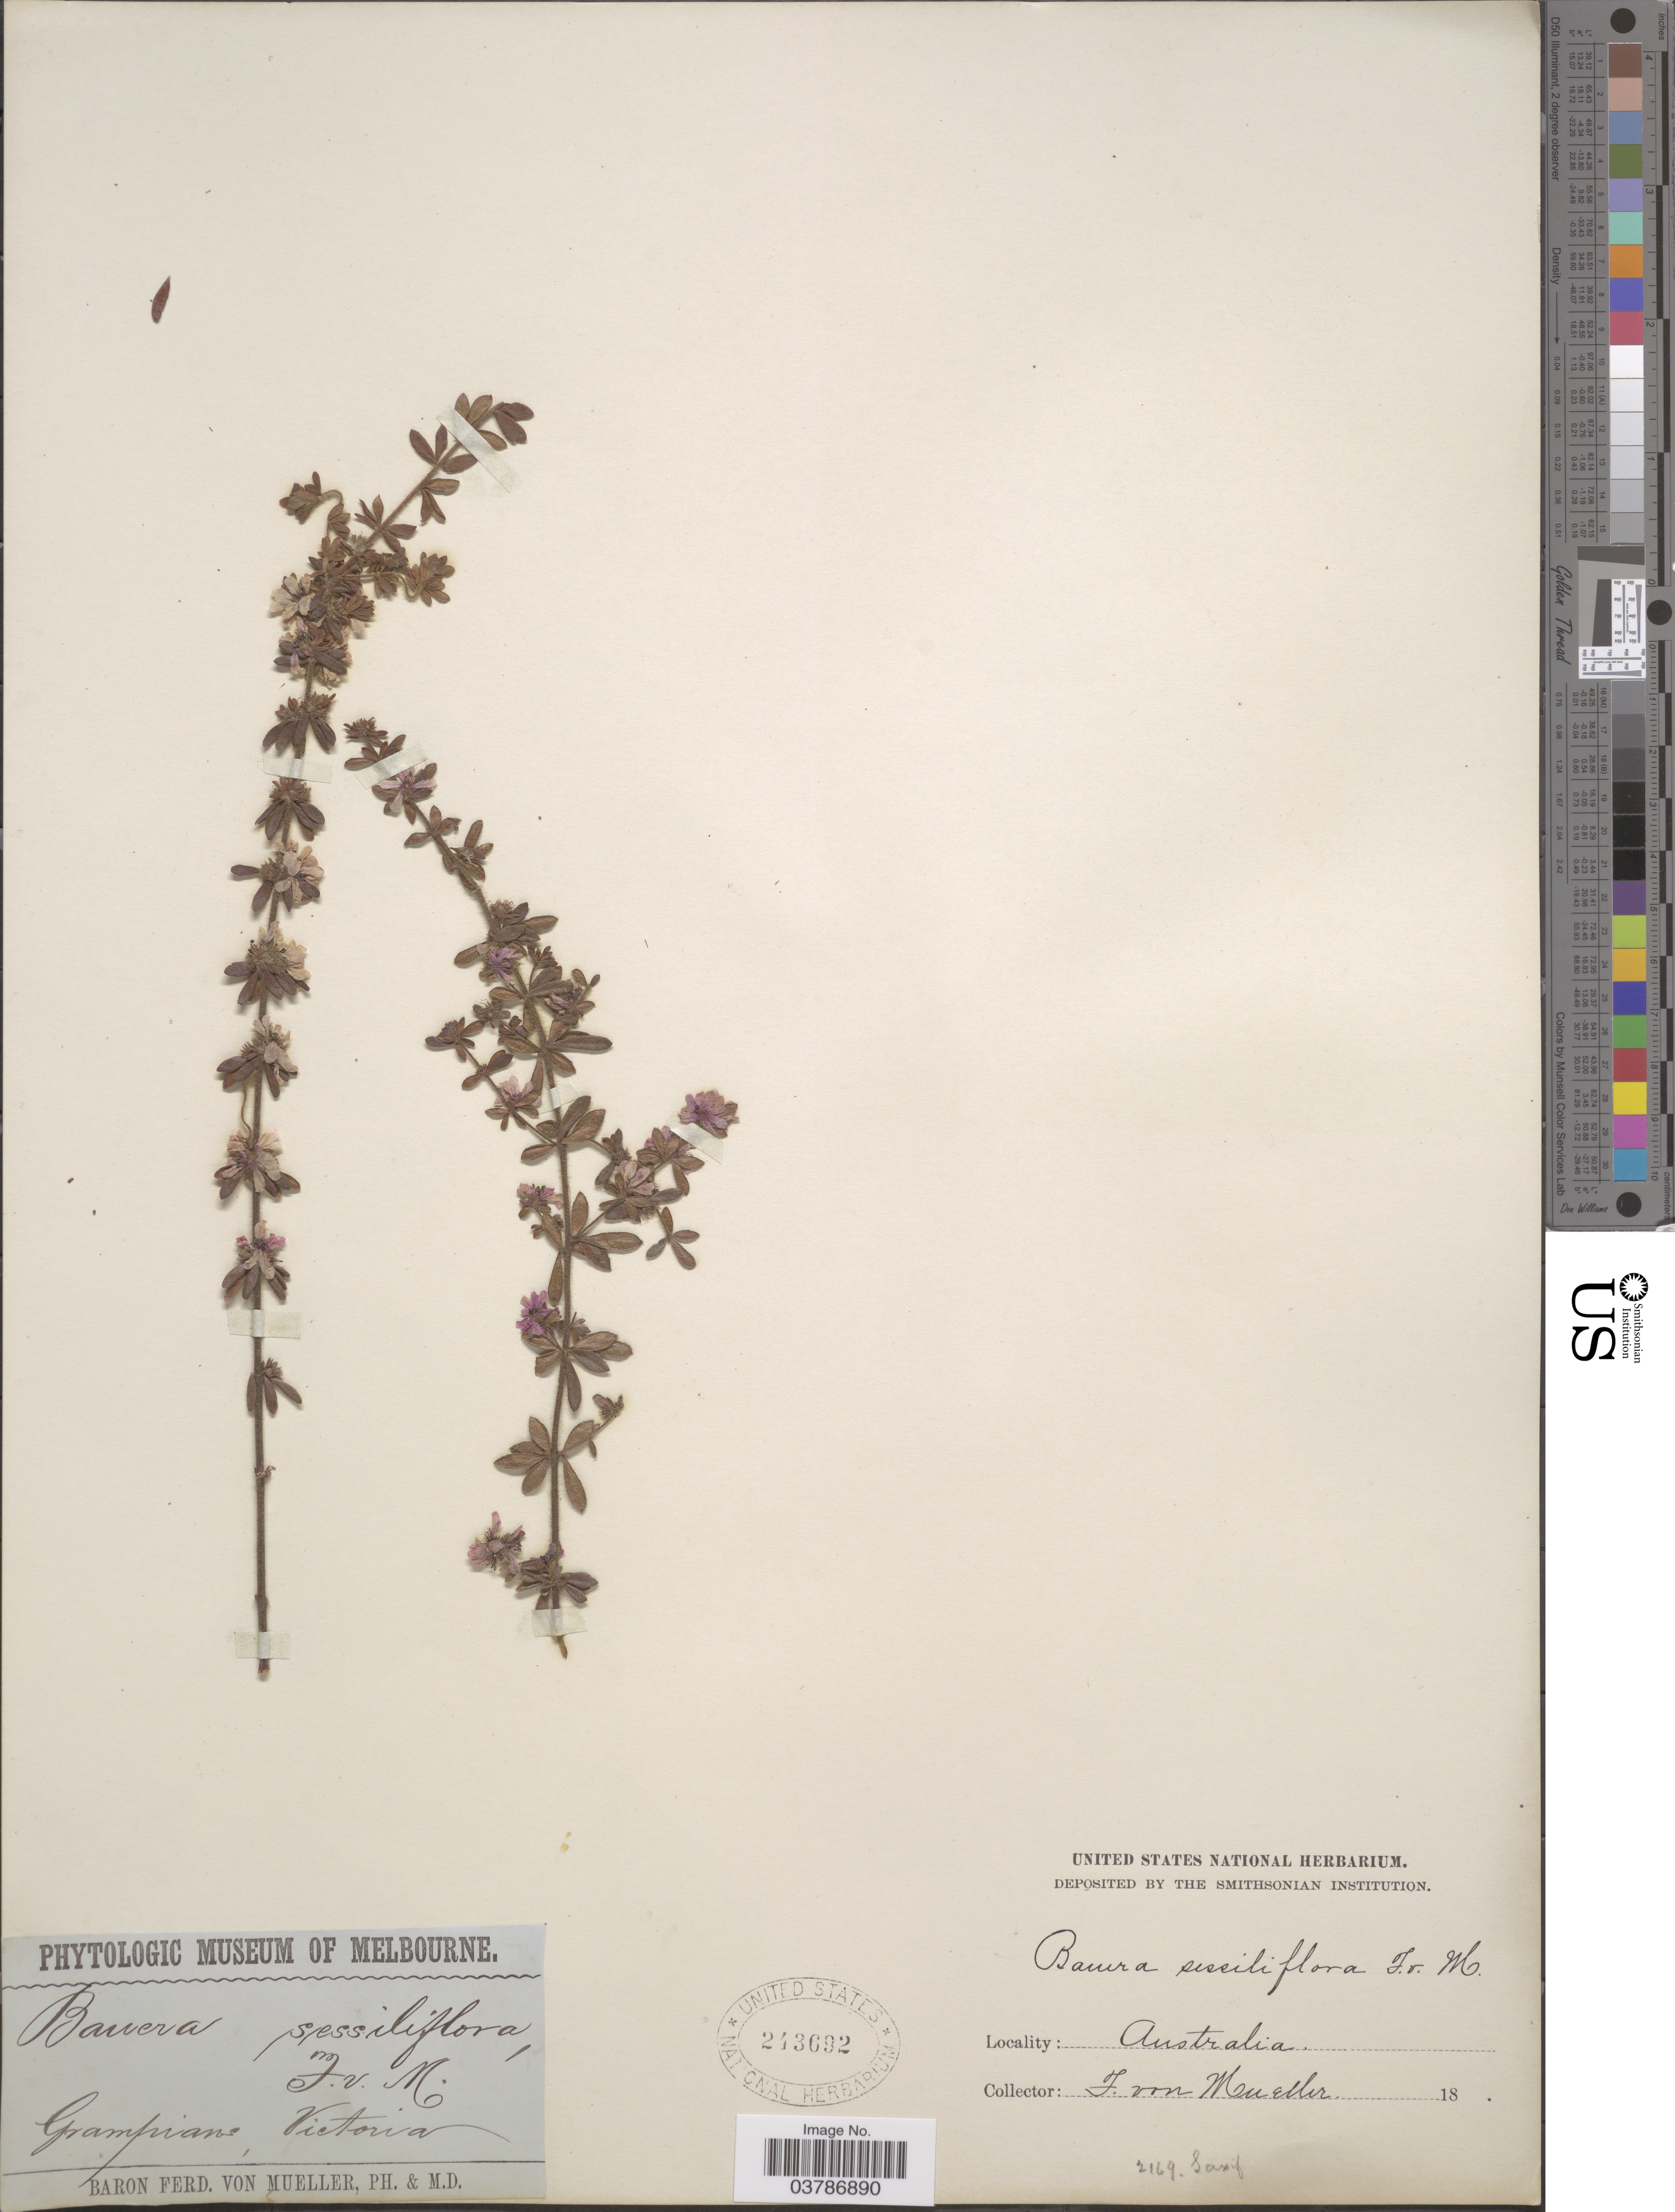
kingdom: Plantae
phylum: Tracheophyta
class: Magnoliopsida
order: Oxalidales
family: Cunoniaceae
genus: Bauera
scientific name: Bauera sessiliflora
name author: F. Muell.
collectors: F. von Mueller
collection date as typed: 18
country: Australia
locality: Grampians, Victoria.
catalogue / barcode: US 243692